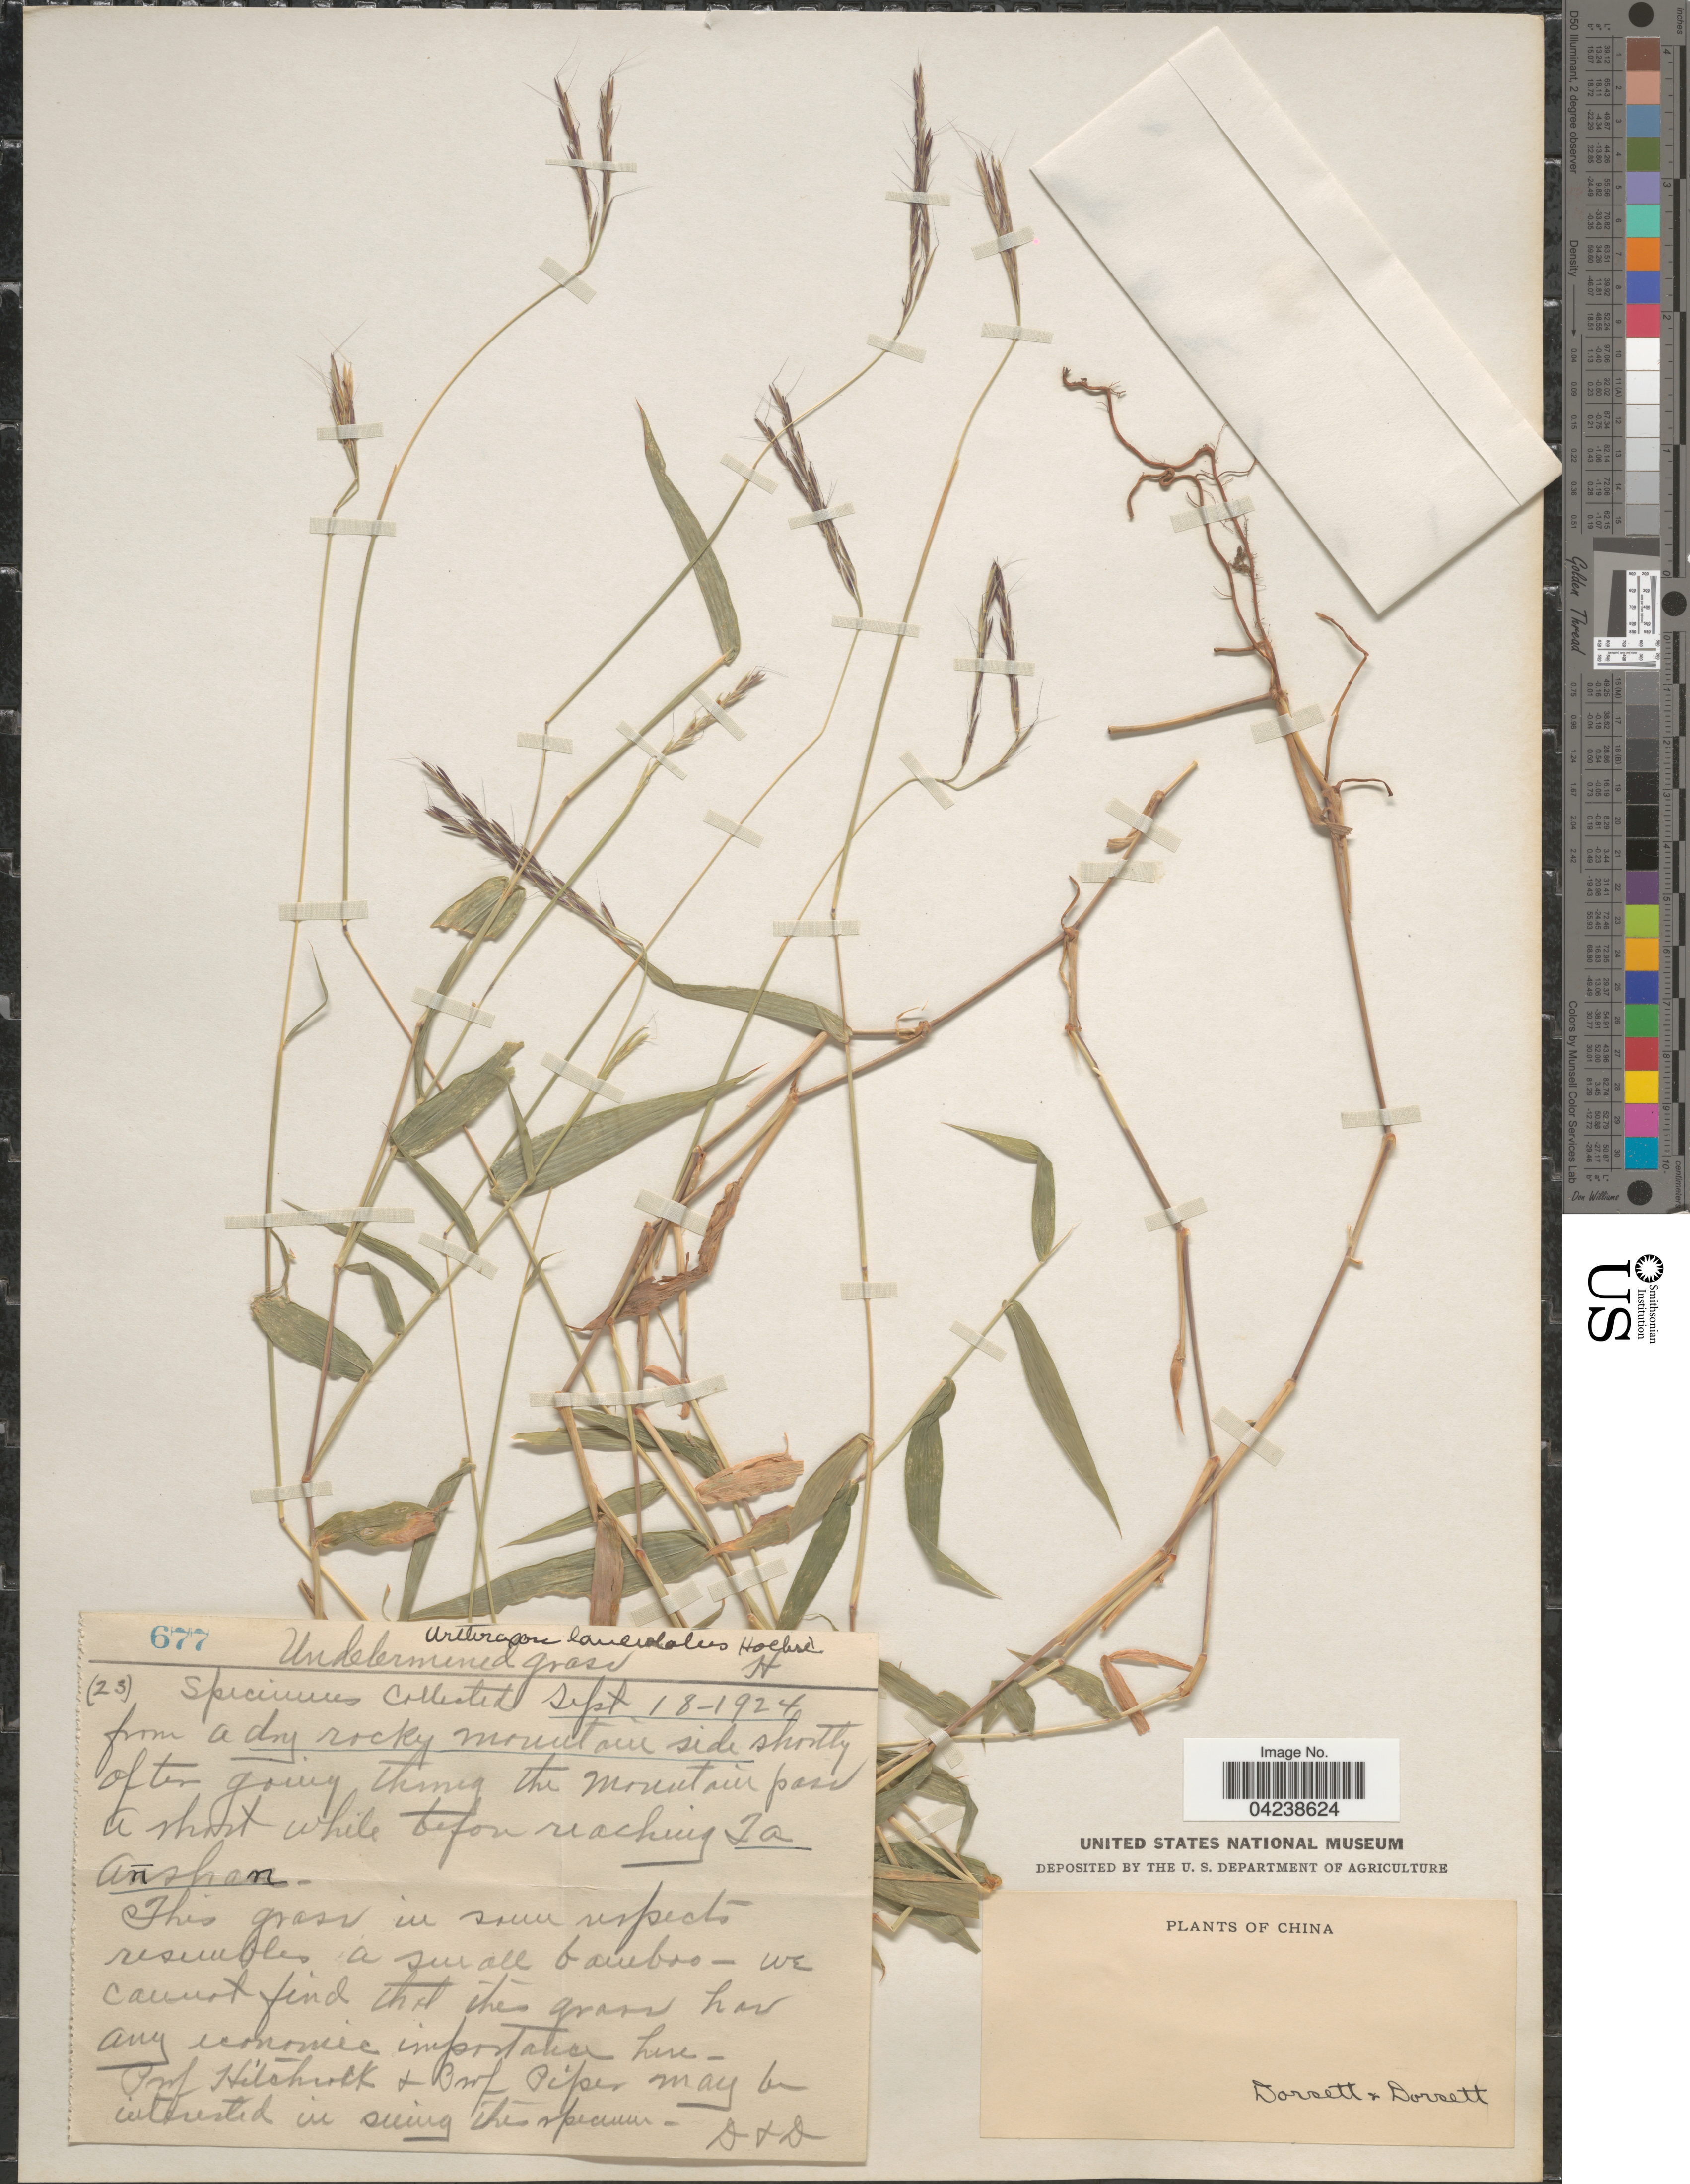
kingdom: Plantae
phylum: Tracheophyta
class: Liliopsida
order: Poales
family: Poaceae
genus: Arthraxon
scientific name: Arthraxon lanceolatus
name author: (Roxb.) Hochst.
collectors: -- Dorsett & -- Dorsett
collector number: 677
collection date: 1924-09-18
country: China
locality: A short while before reaching La Anshan.